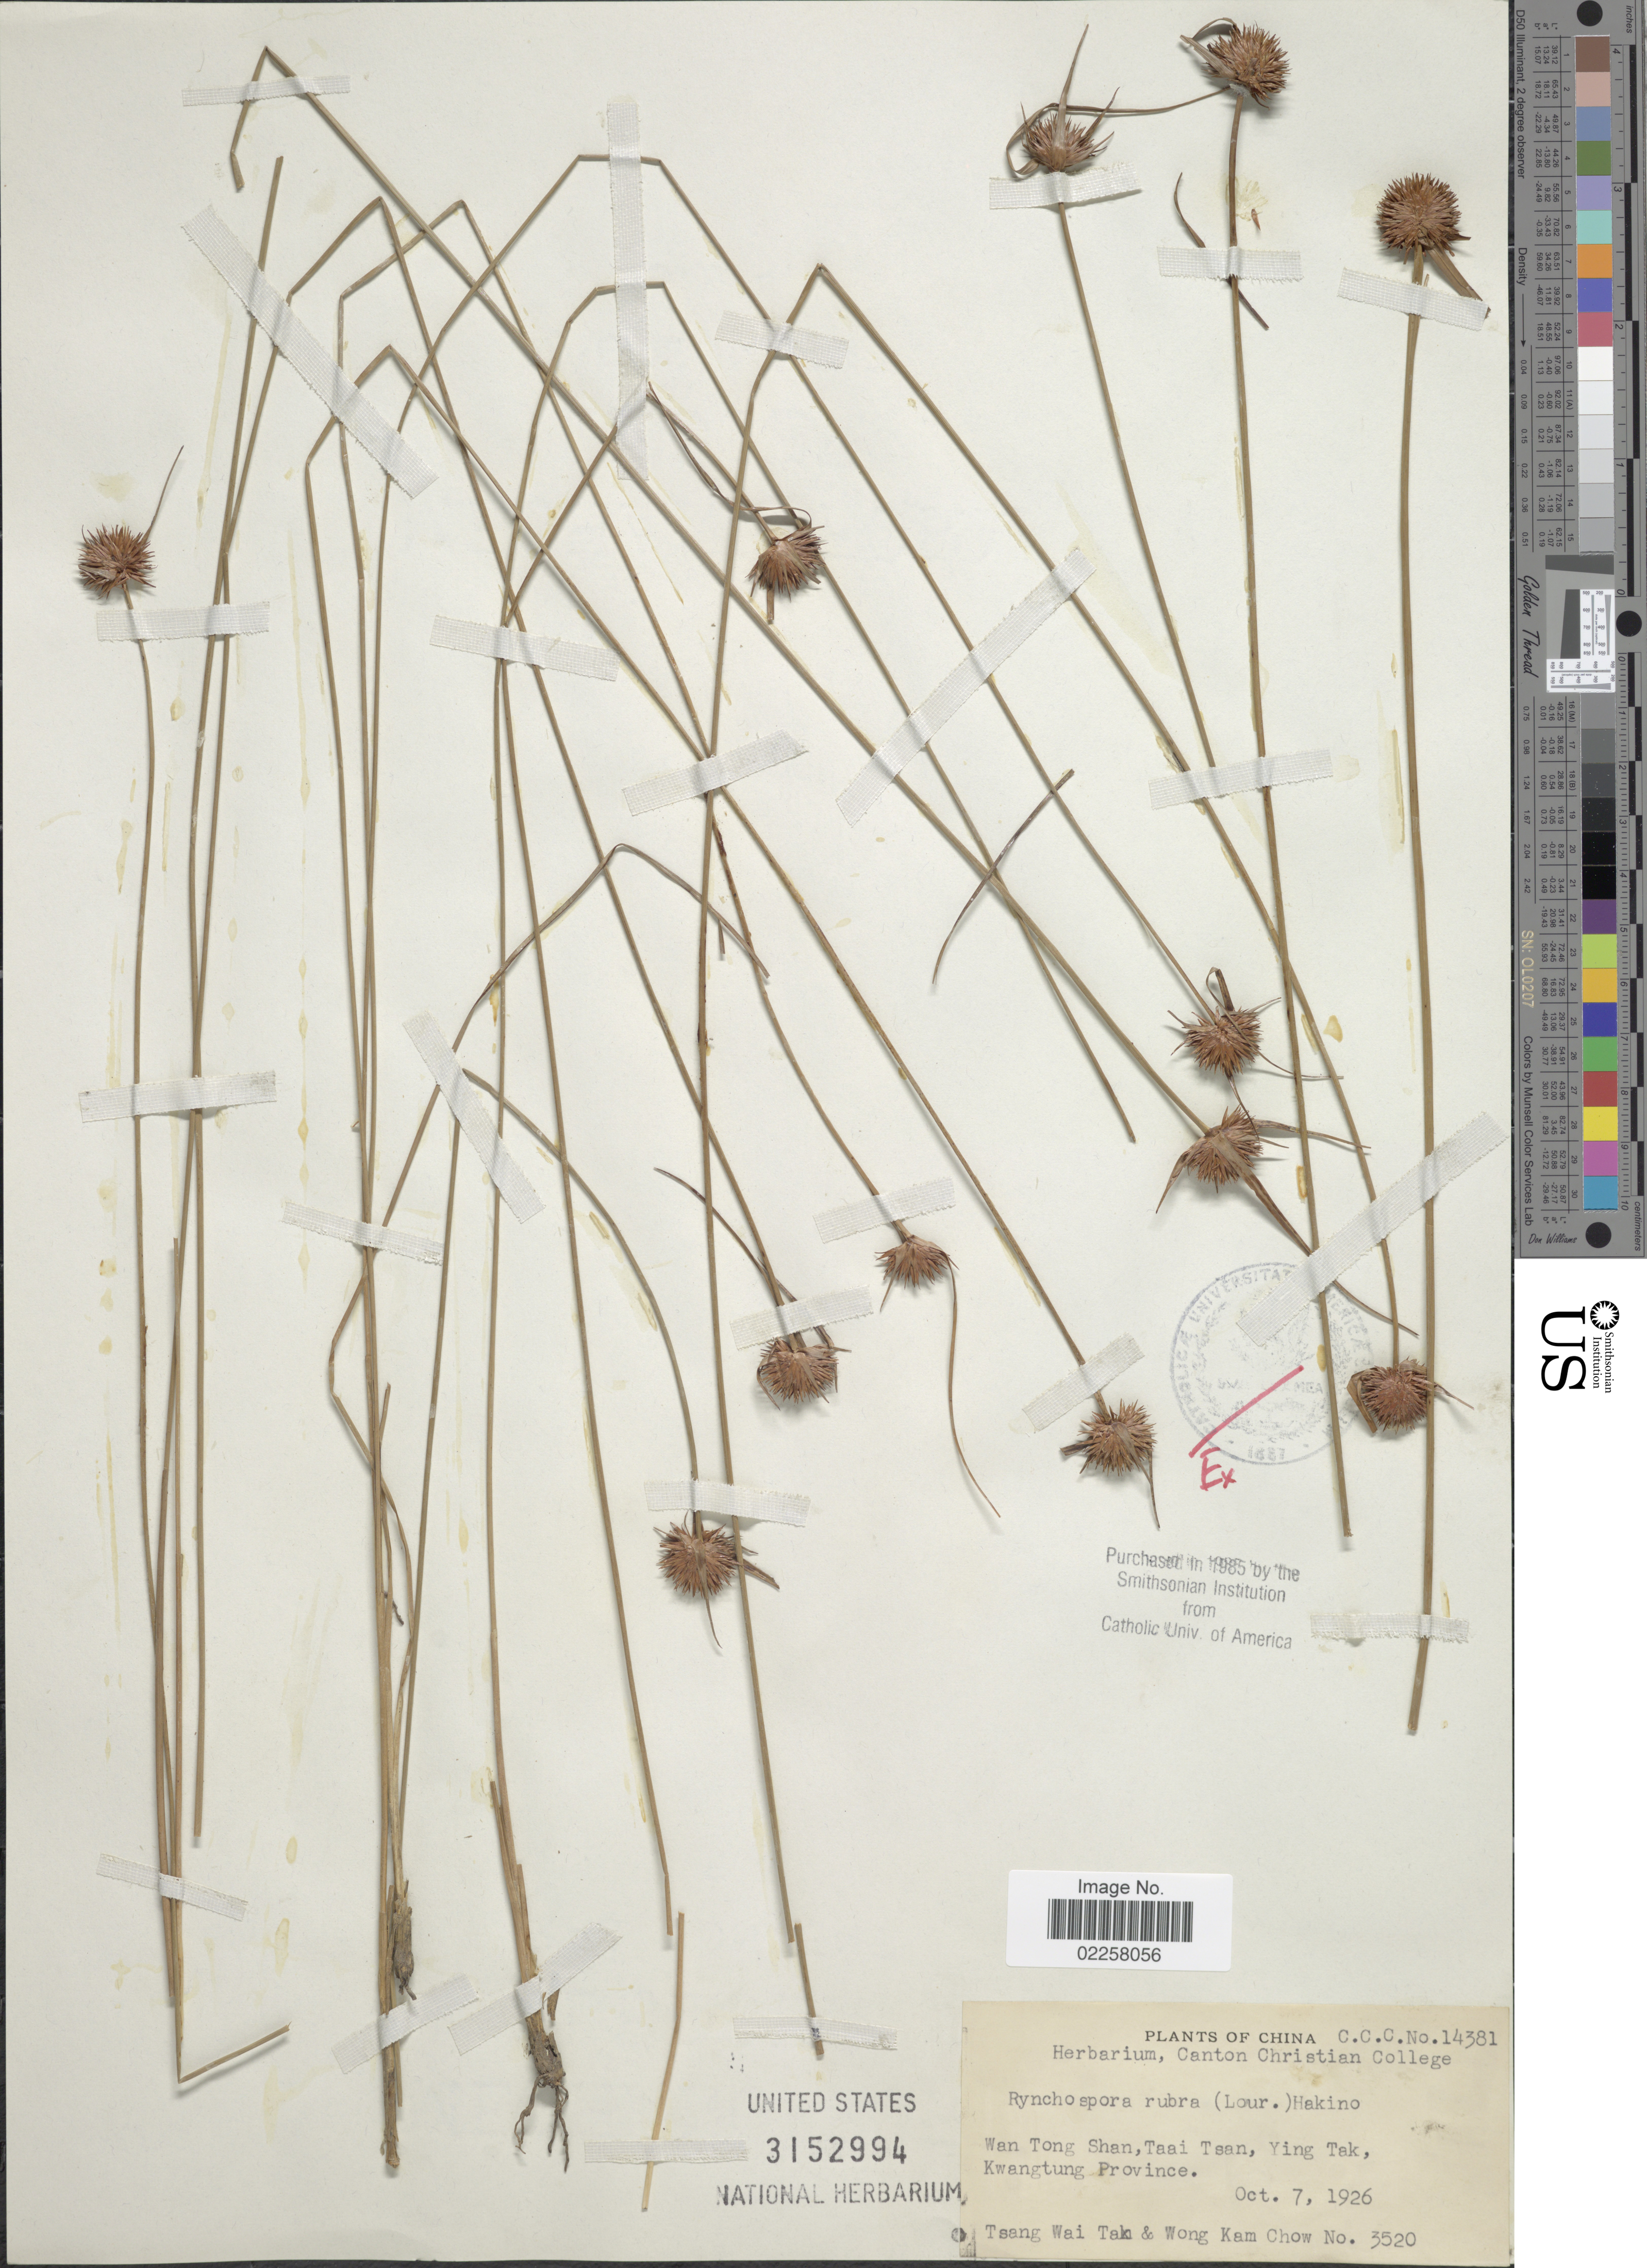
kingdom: Plantae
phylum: Tracheophyta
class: Liliopsida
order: Poales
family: Cyperaceae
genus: Rhynchospora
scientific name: Rhynchospora rubra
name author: (Lour.) Makino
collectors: W. T. Tsang & W. Chow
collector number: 3520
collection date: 1926-10-07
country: China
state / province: Guangdong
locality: Wan Tong Shan, Taai Tsan, Ying Tak, Kwangtung Province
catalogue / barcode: US 3152994